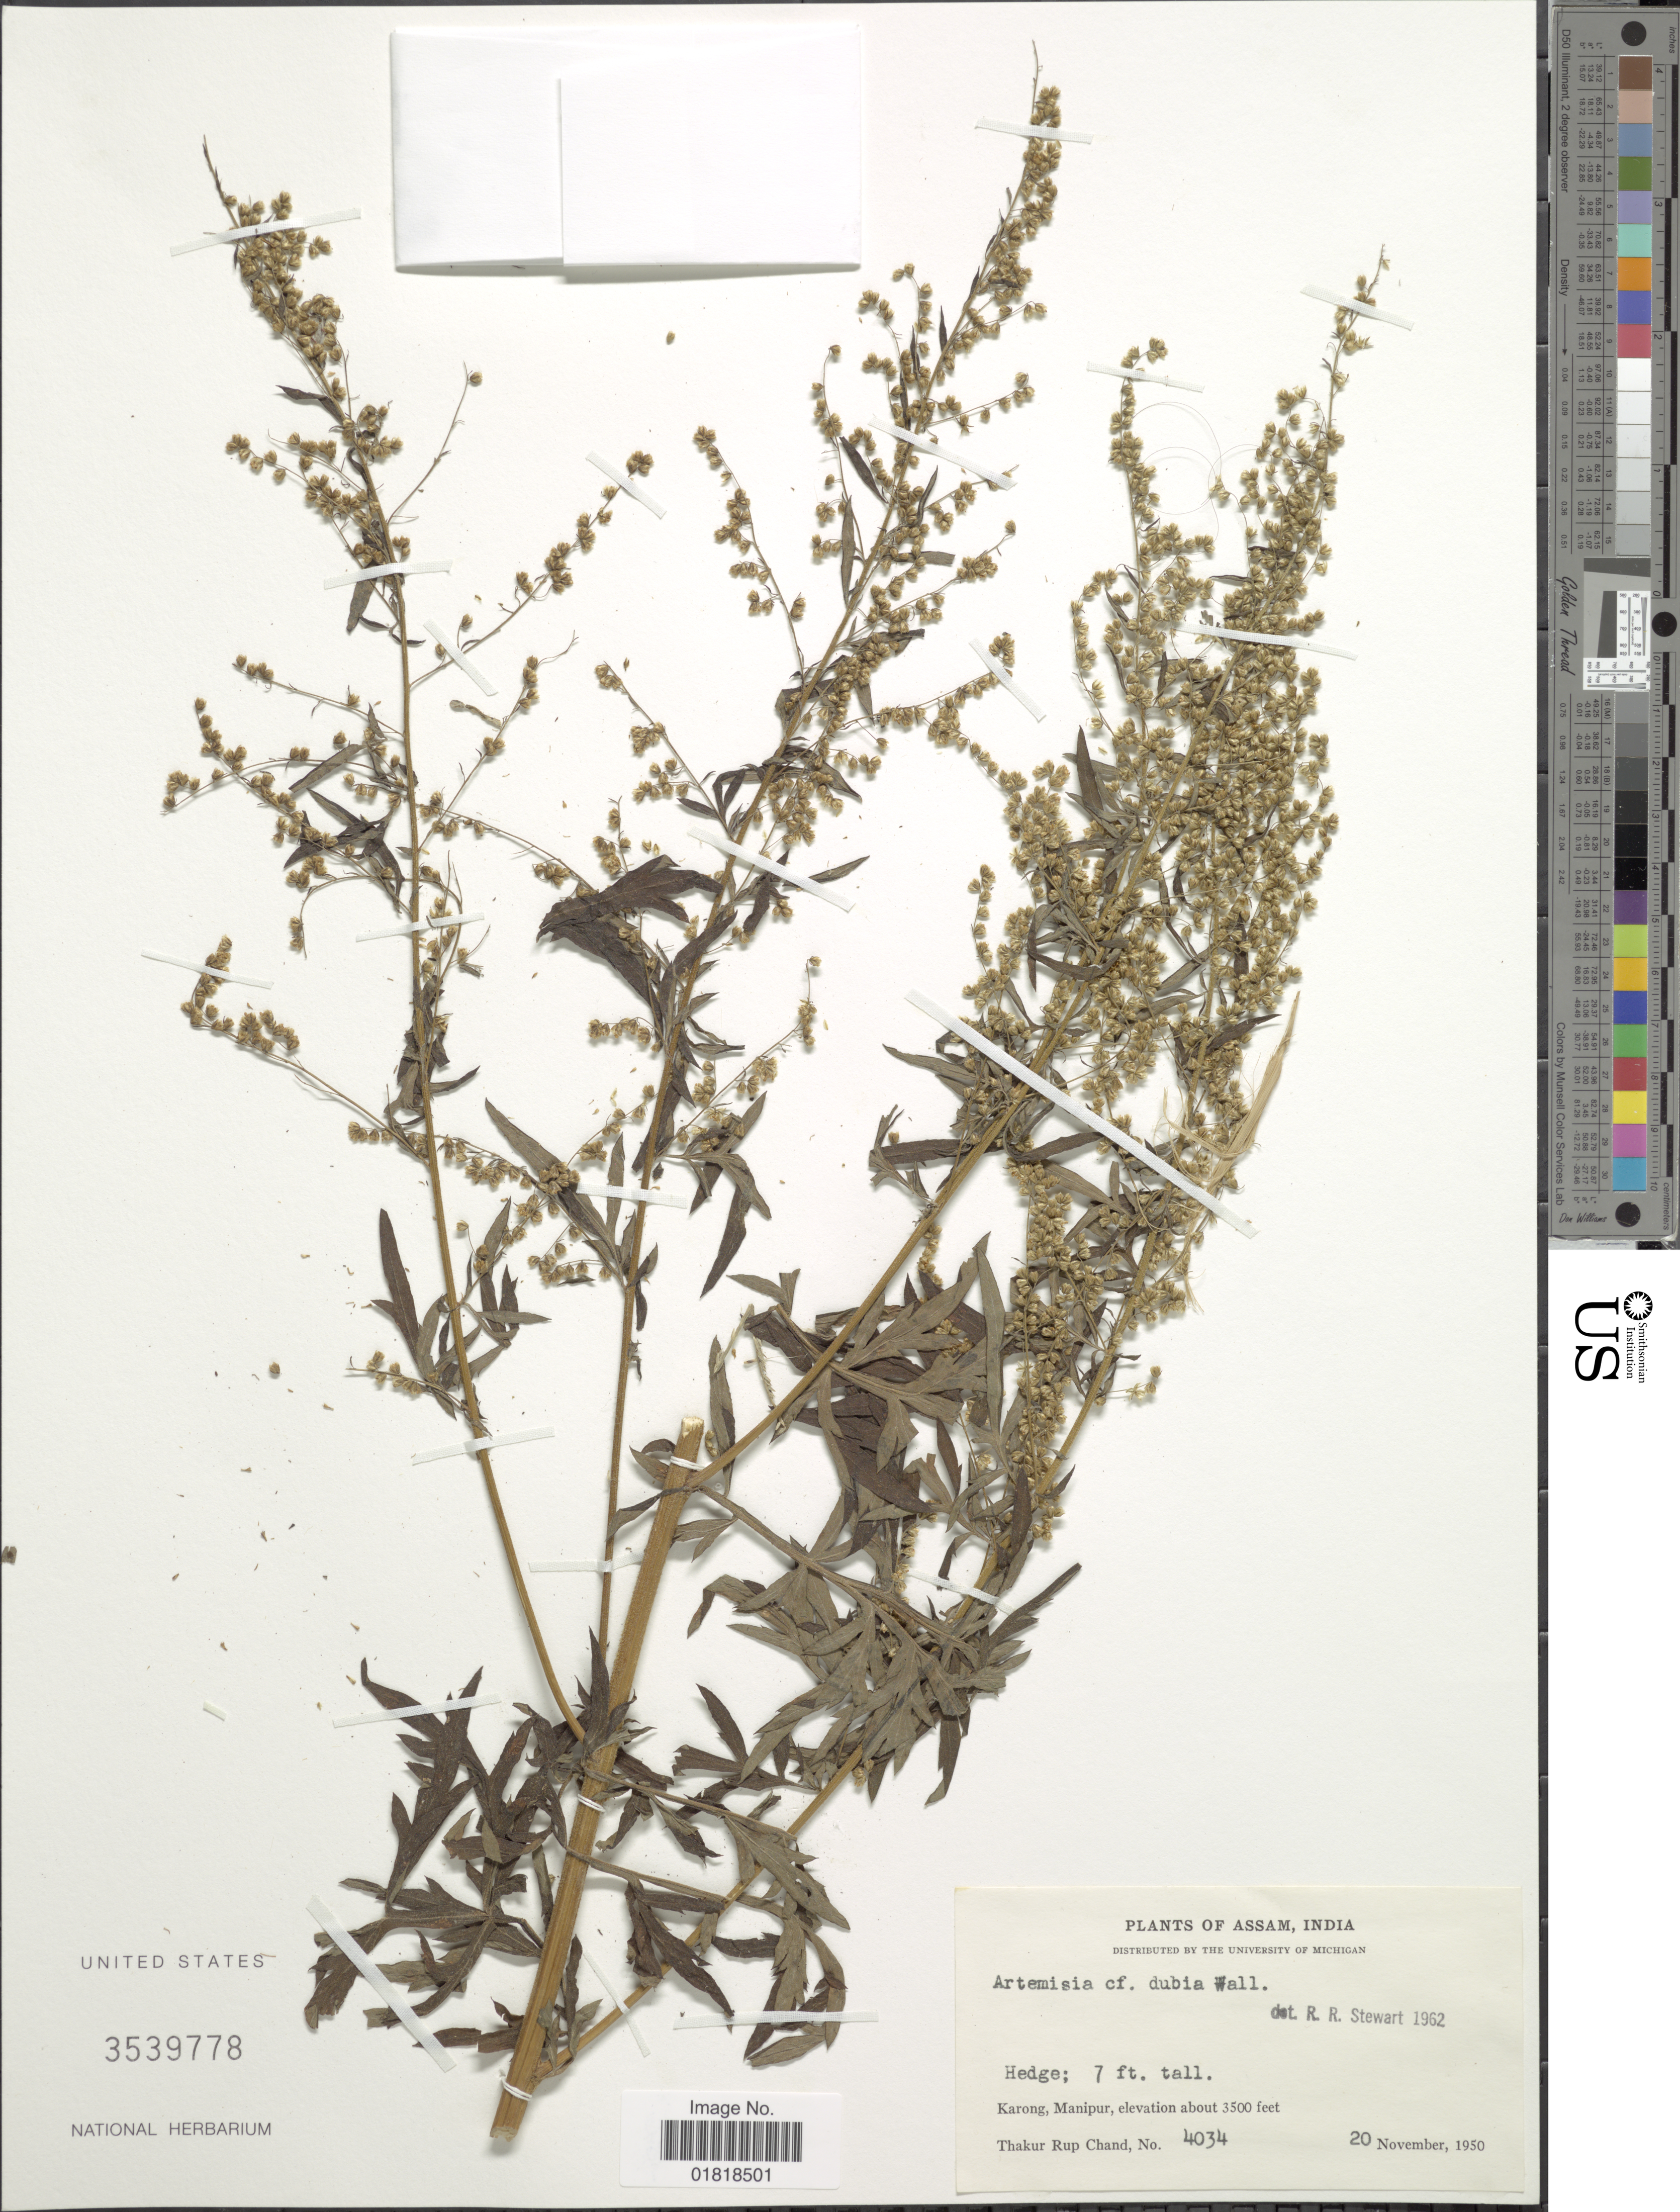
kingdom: Plantae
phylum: Tracheophyta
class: Magnoliopsida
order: Asterales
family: Asteraceae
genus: Artemisia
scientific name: Artemisia dubia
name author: Wall. ex Besser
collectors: T. R. Chand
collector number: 4034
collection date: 1950-11-20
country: India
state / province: Manipur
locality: Karong, Manipur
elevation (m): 1067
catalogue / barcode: US 3539778